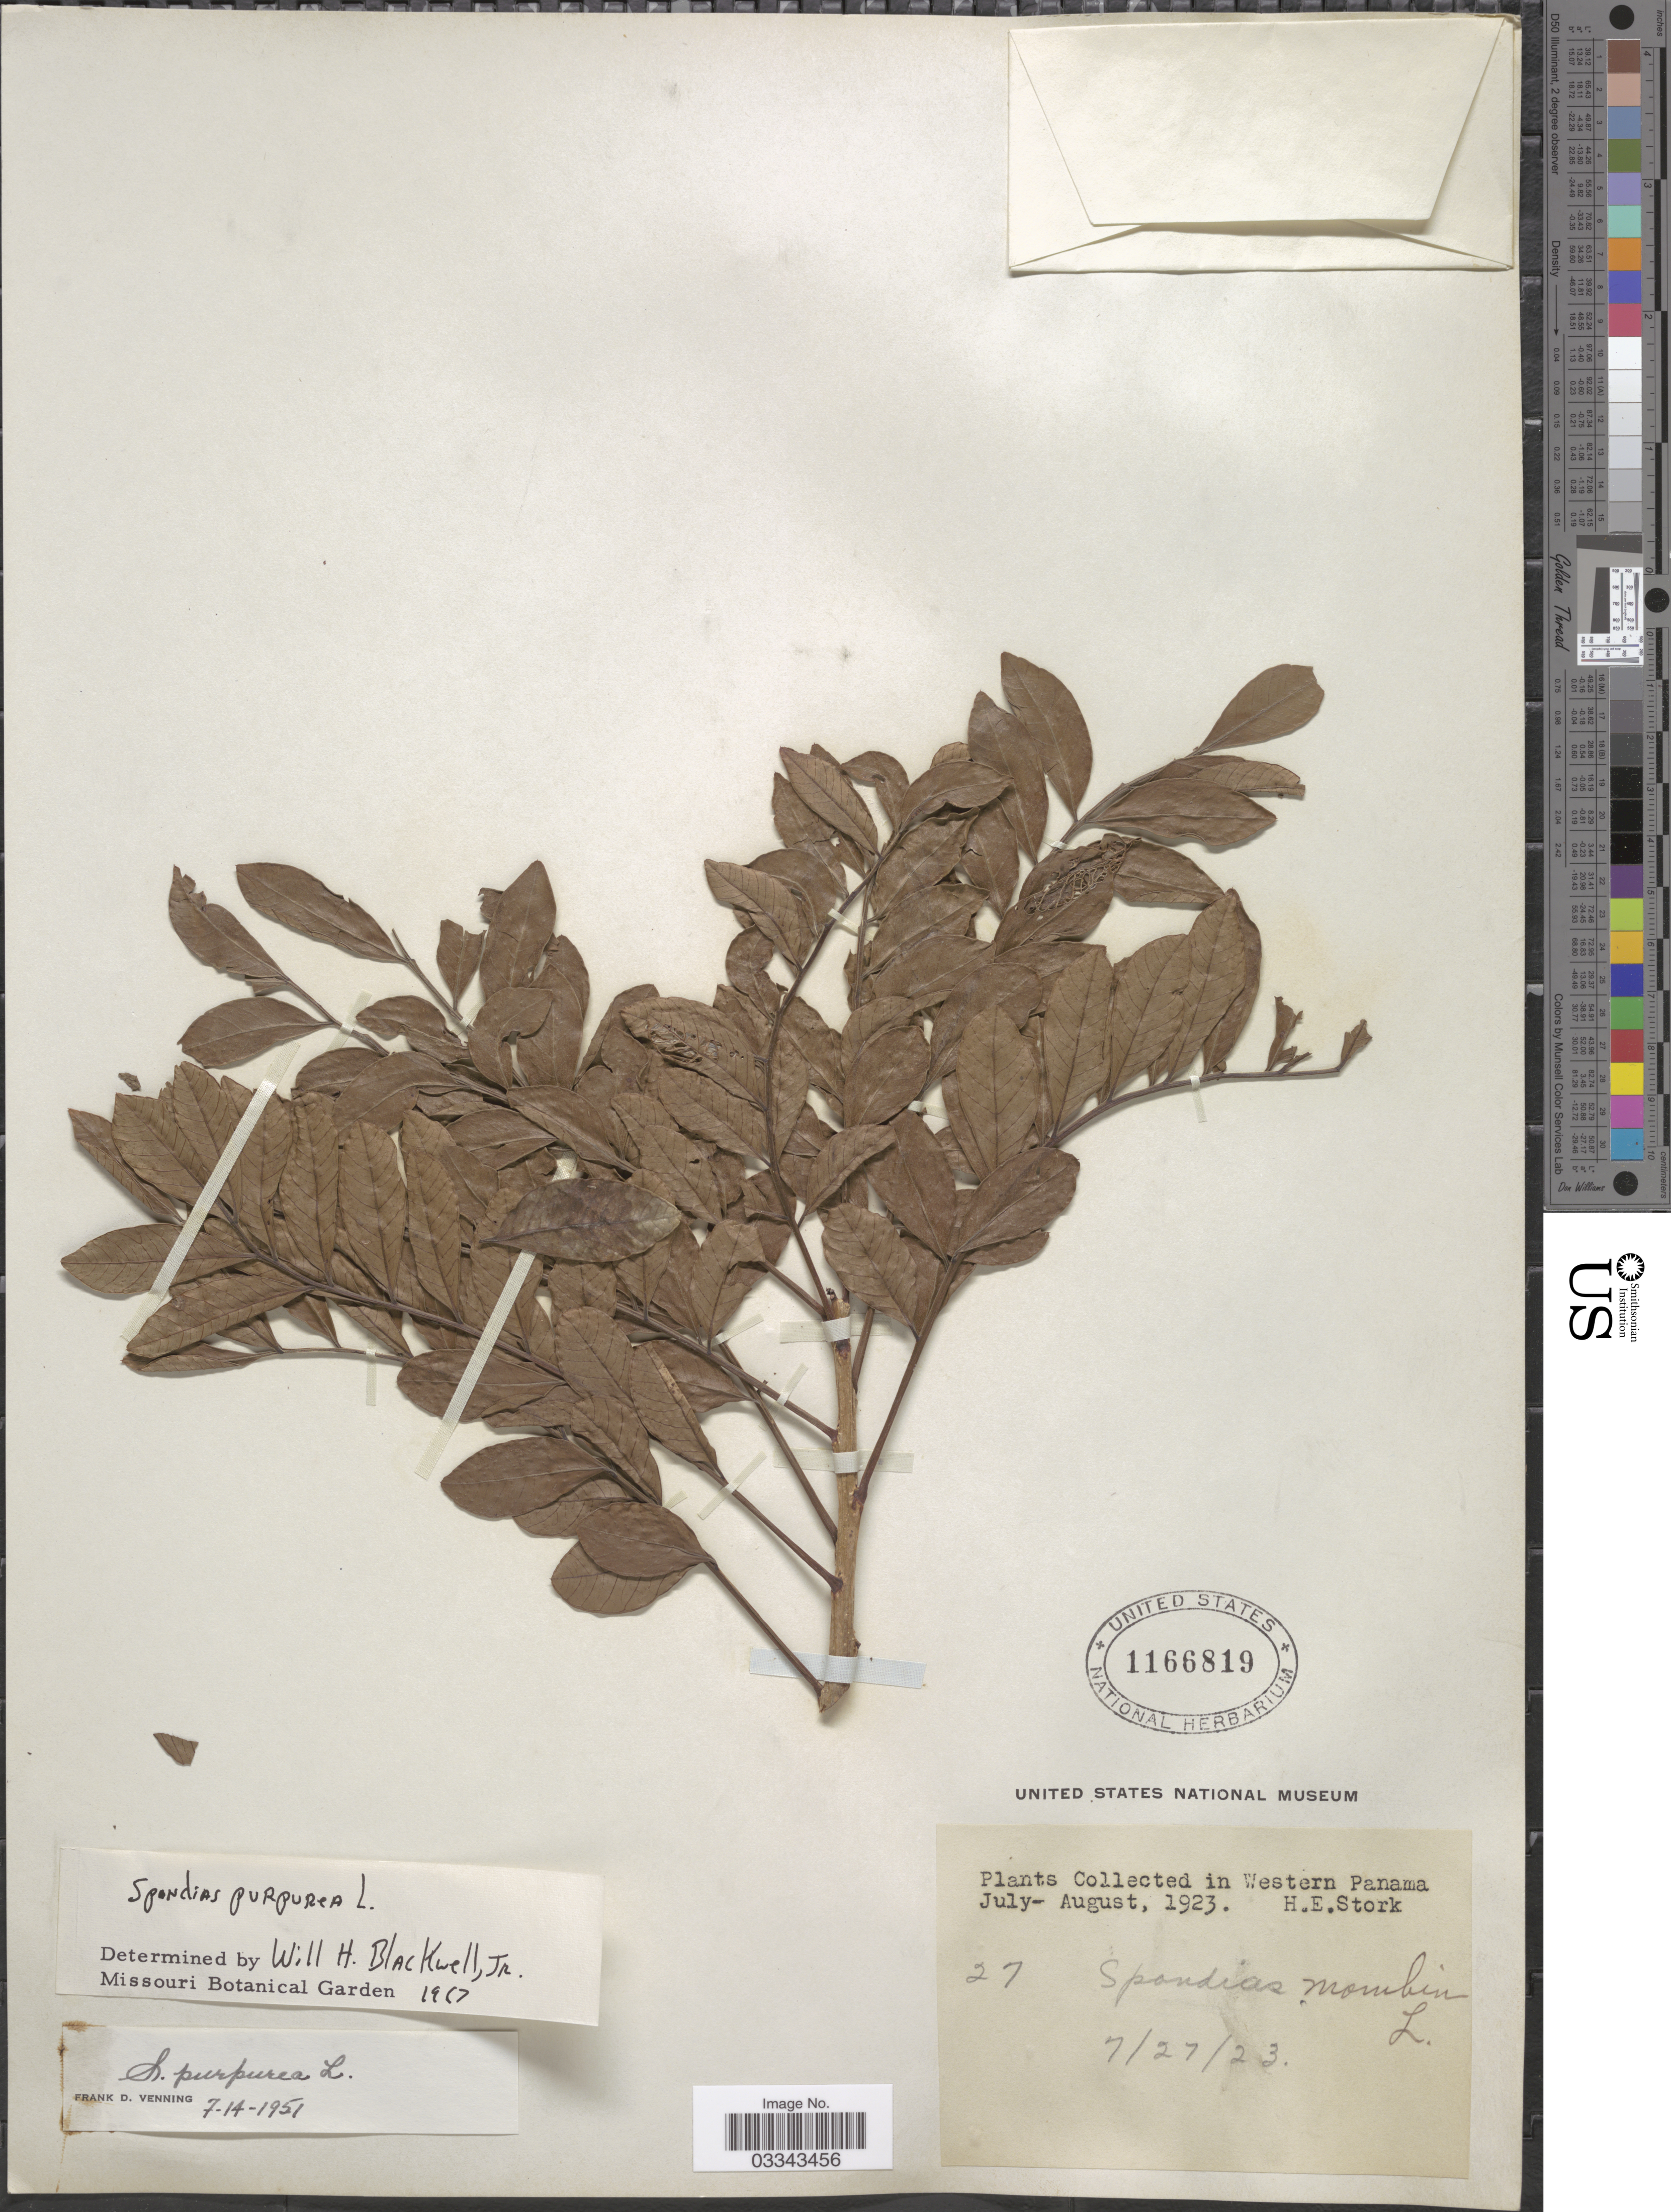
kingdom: Plantae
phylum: Tracheophyta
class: Magnoliopsida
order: Sapindales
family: Anacardiaceae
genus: Spondias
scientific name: Spondias purpurea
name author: L.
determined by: Mitchell, John D.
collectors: H. E. Stork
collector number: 27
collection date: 1923-07-27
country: Panama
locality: Western Panama.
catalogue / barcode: US 1166819